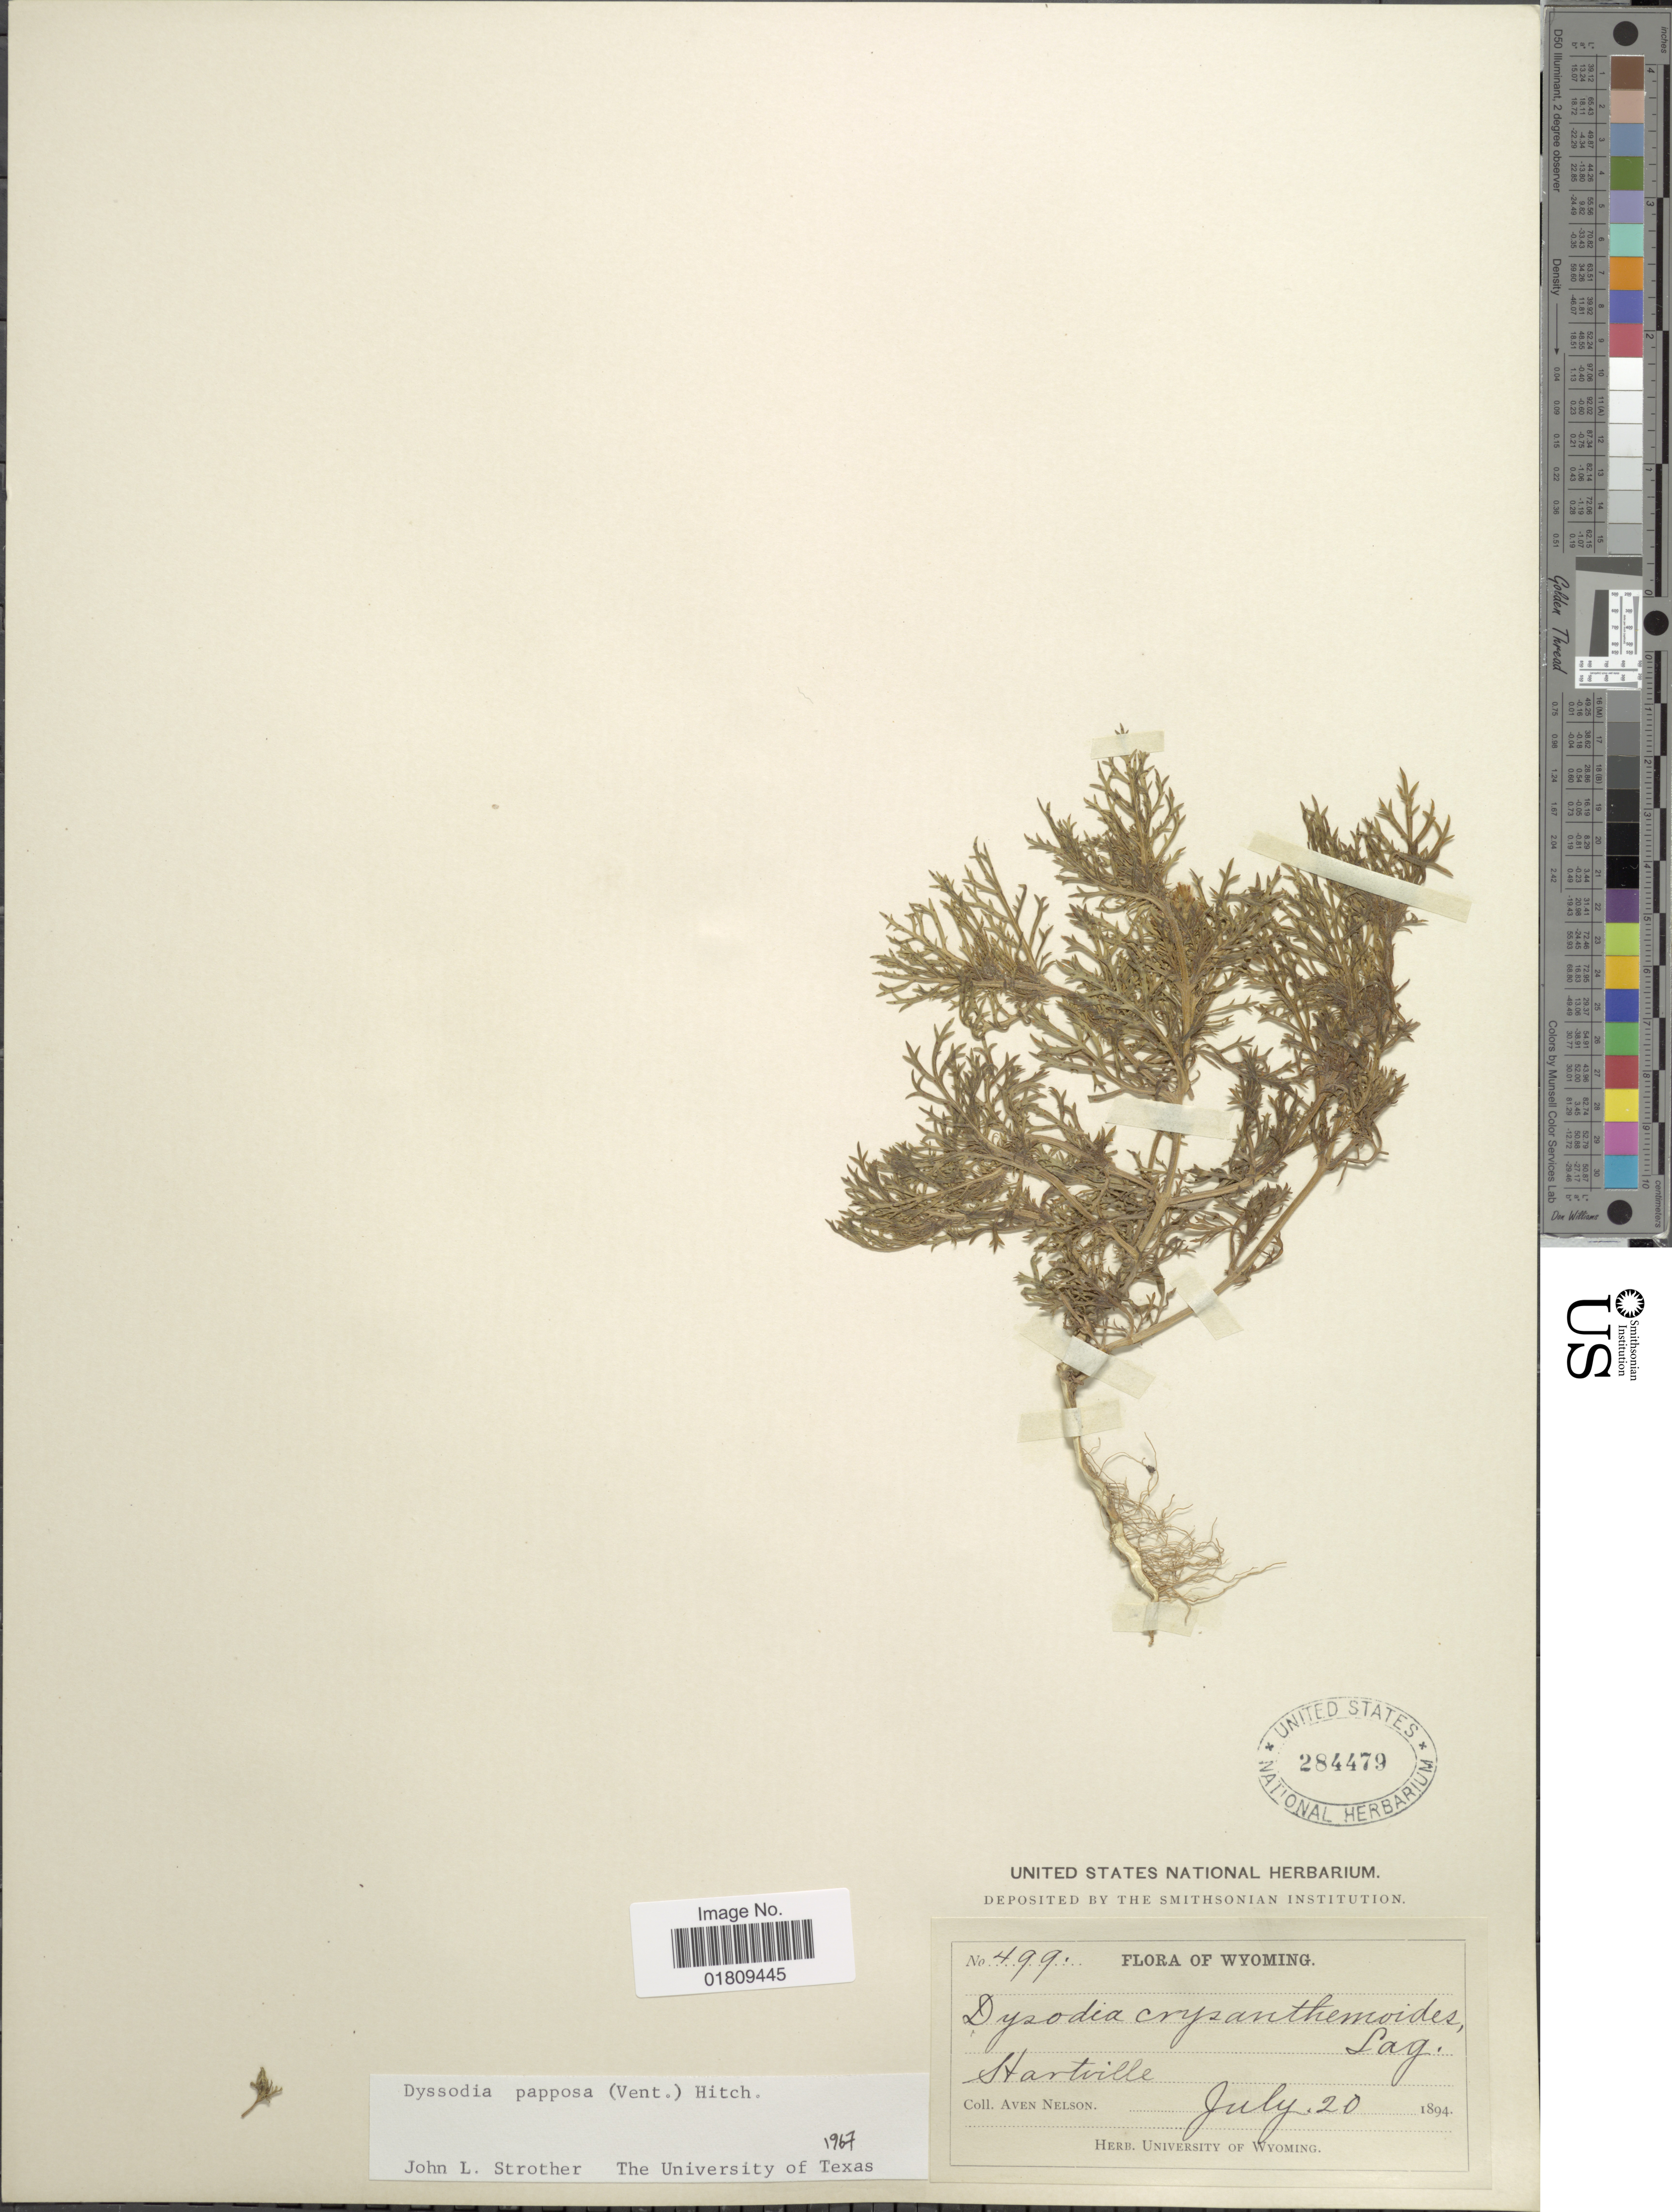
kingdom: Plantae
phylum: Tracheophyta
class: Magnoliopsida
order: Asterales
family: Asteraceae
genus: Dyssodia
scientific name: Dyssodia papposa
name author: (Vent.) Hitchc.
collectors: A. Nelson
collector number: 499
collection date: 1894-07-20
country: United States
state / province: Wyoming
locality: Hartville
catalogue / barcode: US 284479